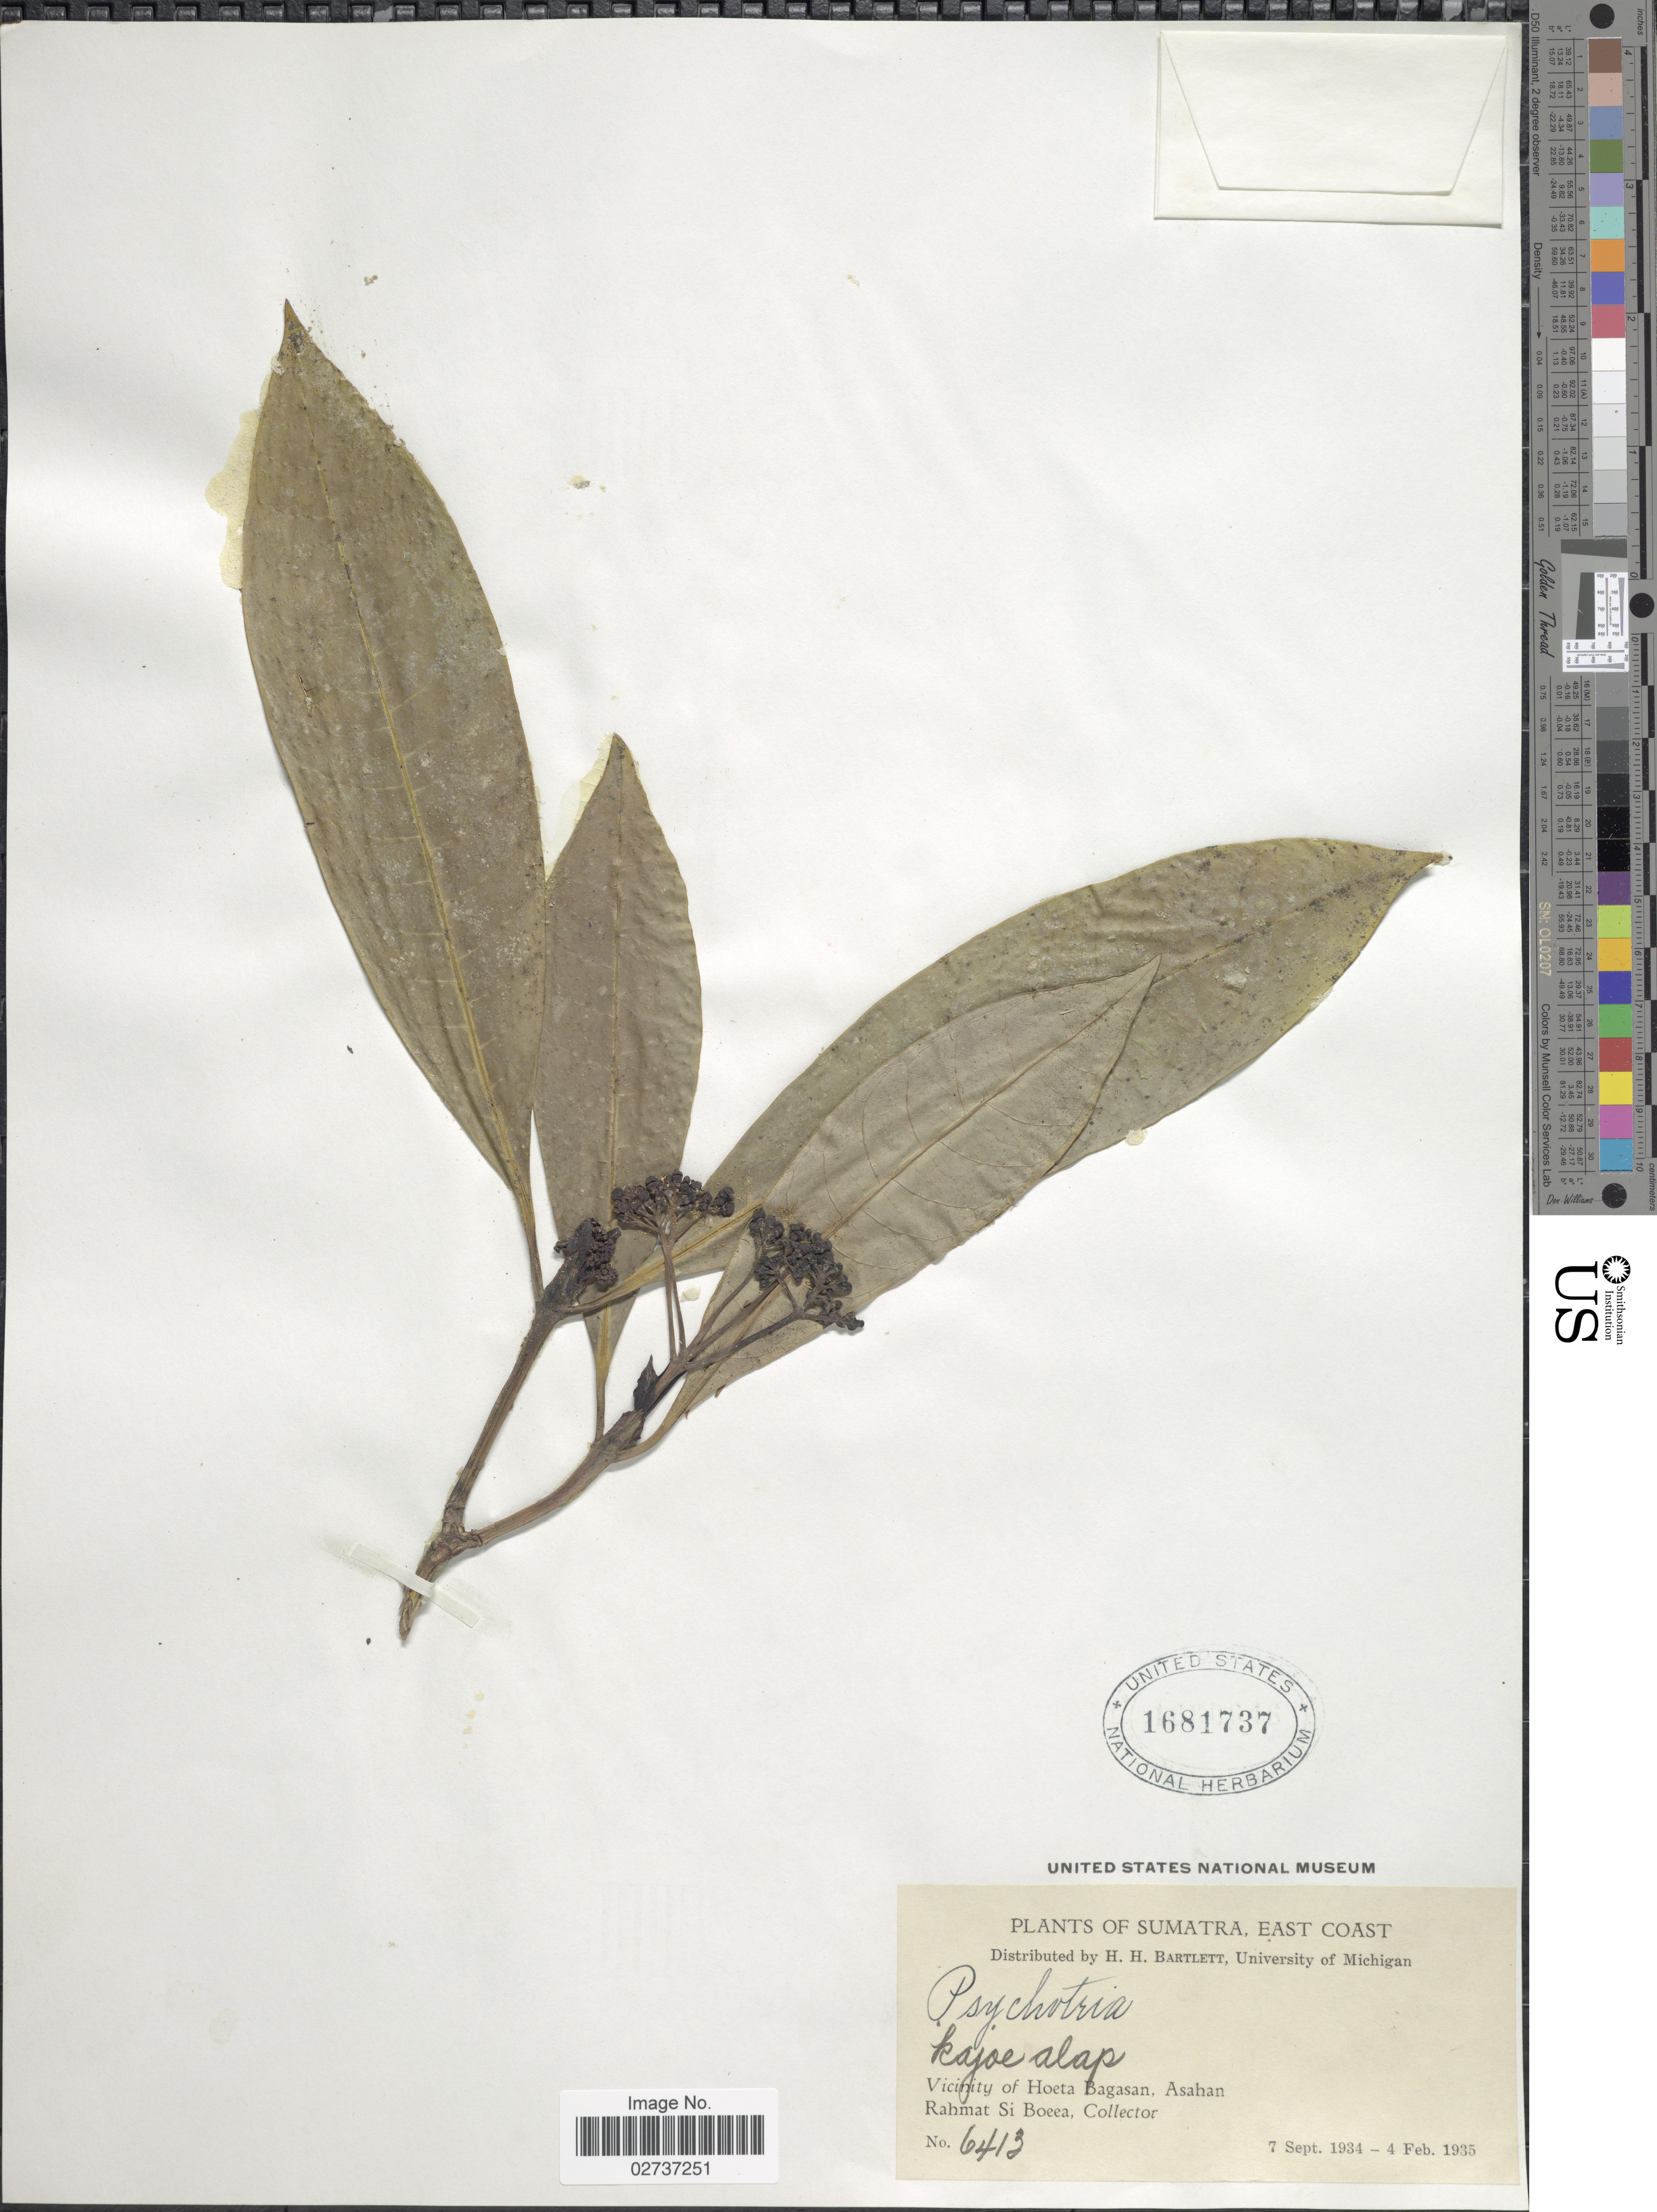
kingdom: Plantae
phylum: Tracheophyta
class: Magnoliopsida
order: Gentianales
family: Rubiaceae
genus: Psychotria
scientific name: Psychotria sp.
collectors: Rahmat Si Boeea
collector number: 6413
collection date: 1934-09-07/1935-02-04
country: Indonesia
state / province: Sumatra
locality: East Coast, Vicinity of Hoeta Bagasan, Asahan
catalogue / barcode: US 1681737